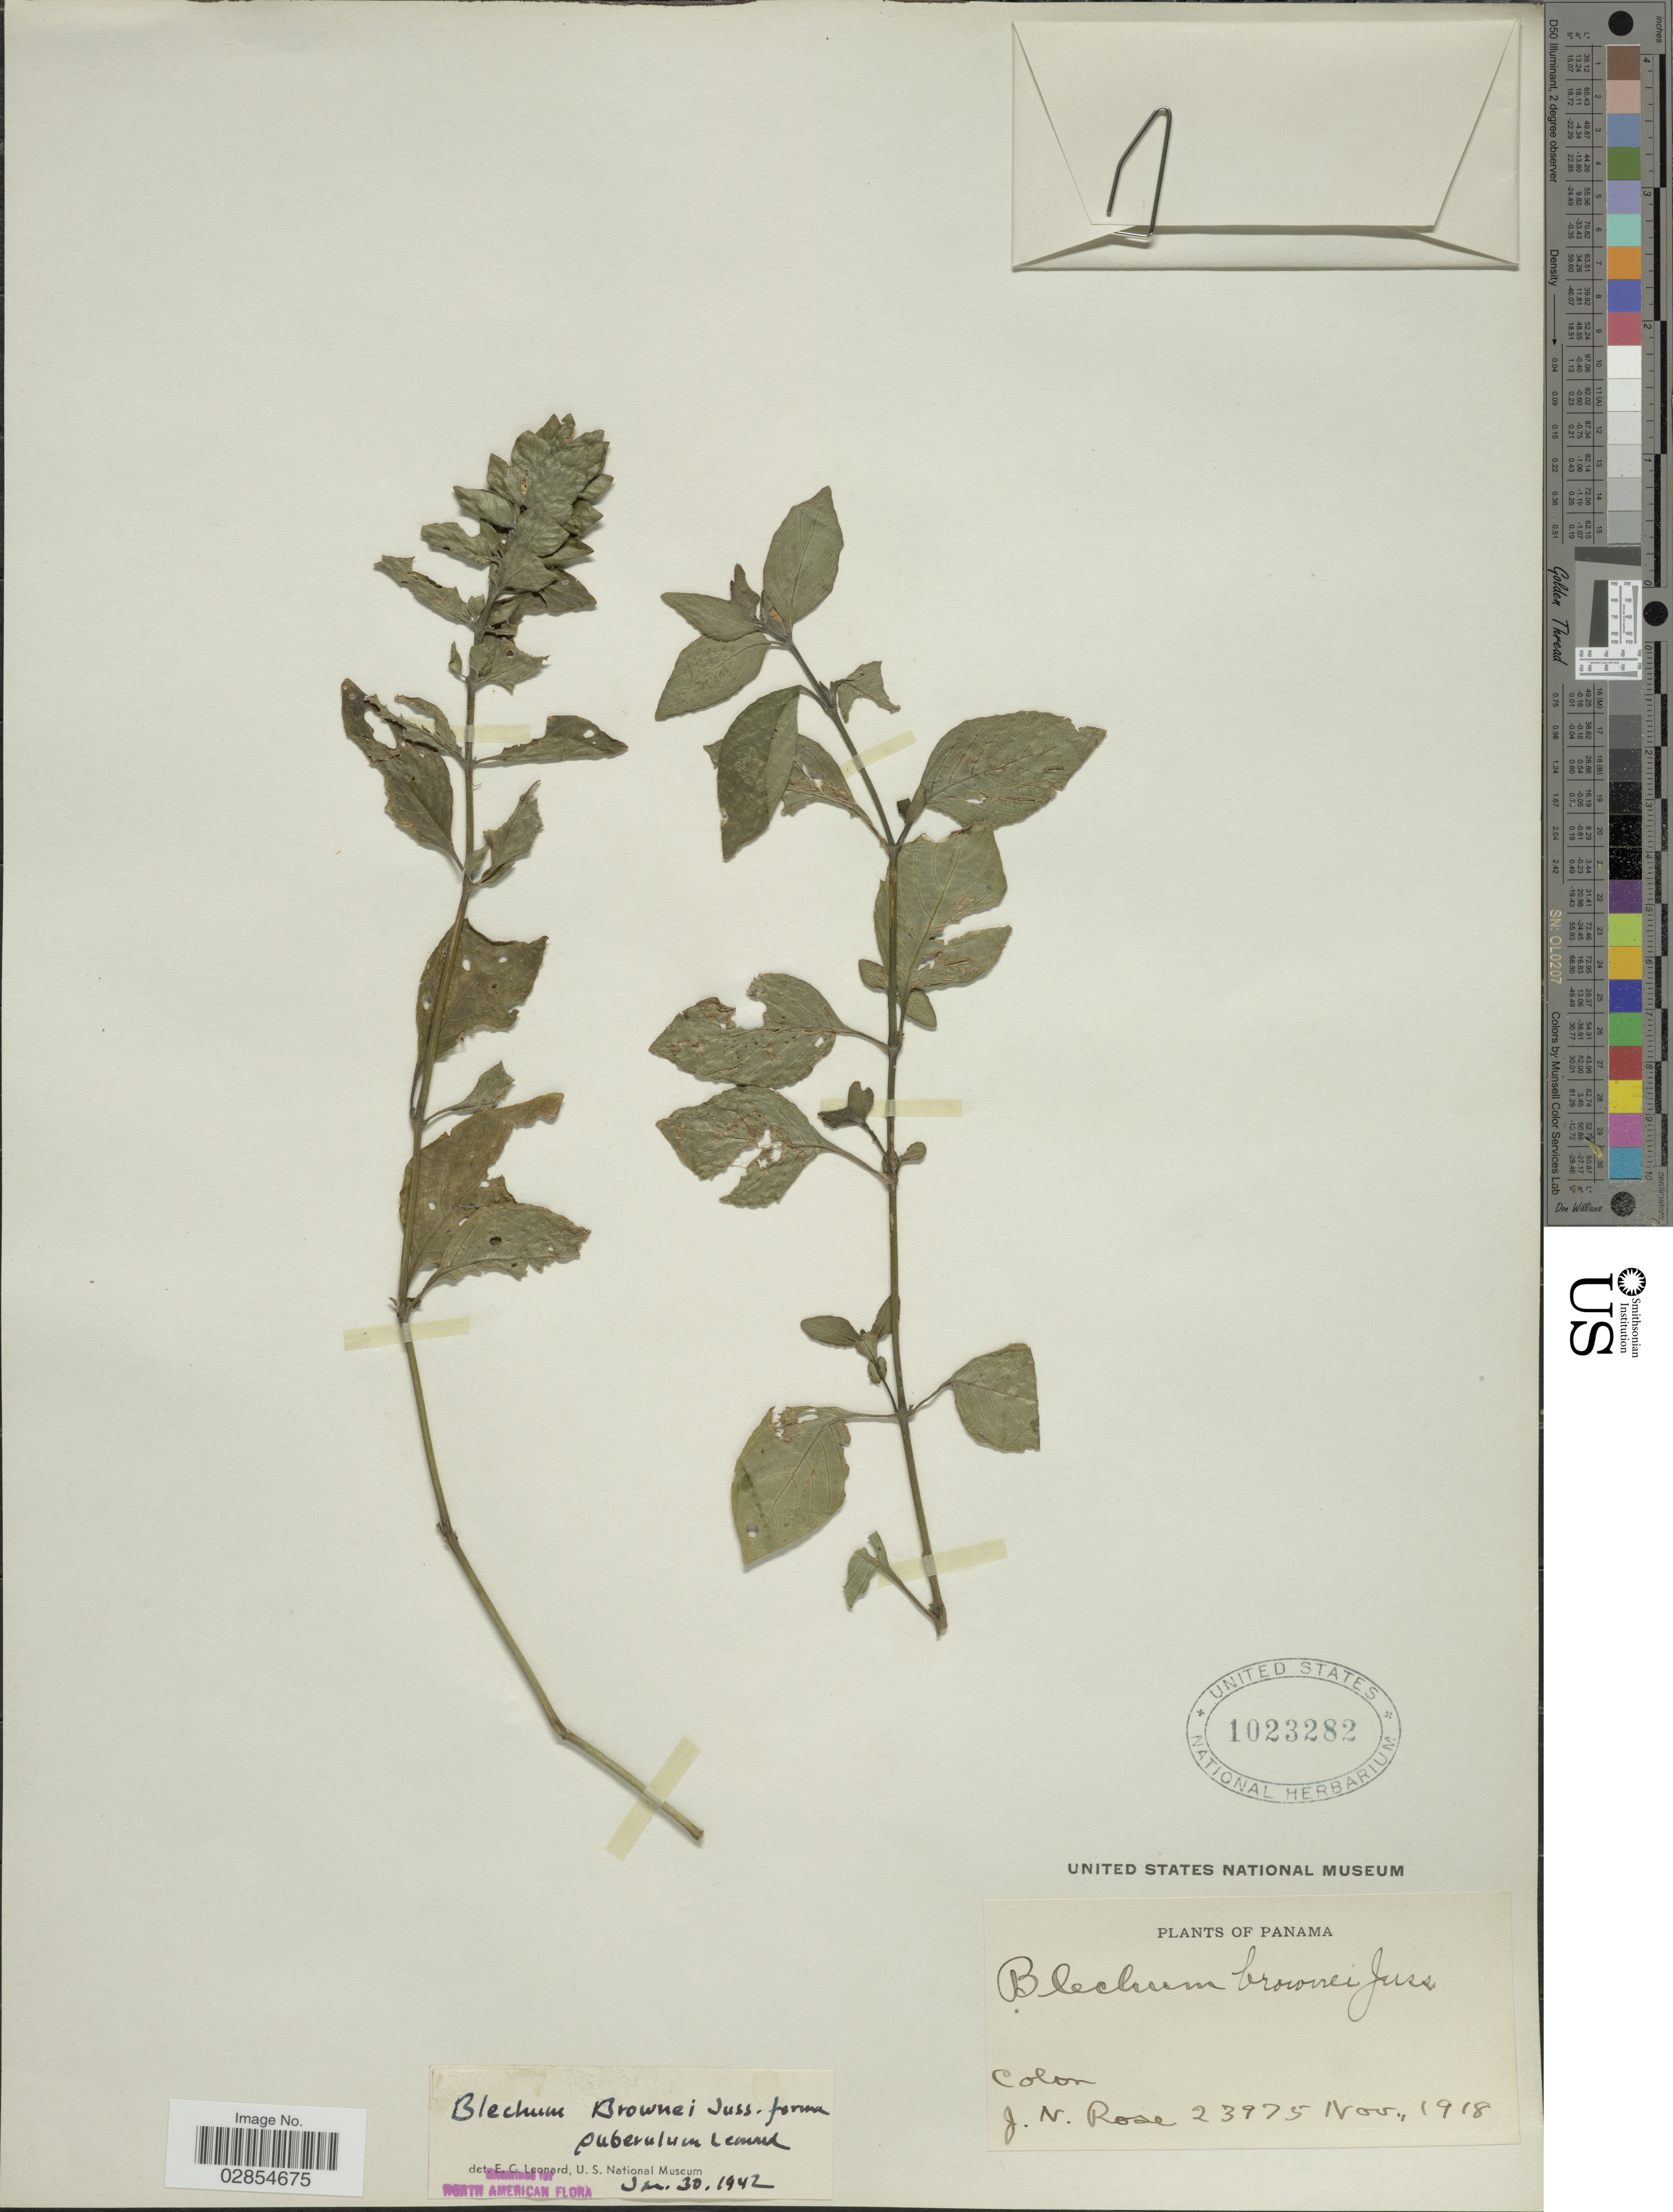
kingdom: Plantae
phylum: Tracheophyta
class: Magnoliopsida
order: Lamiales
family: Acanthaceae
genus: Blechum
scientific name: Blechum pyramidatum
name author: (Lam.) Urb.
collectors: J. N. Rose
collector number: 23975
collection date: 1918-11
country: Panama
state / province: Colón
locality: Colon.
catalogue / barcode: US 1023282